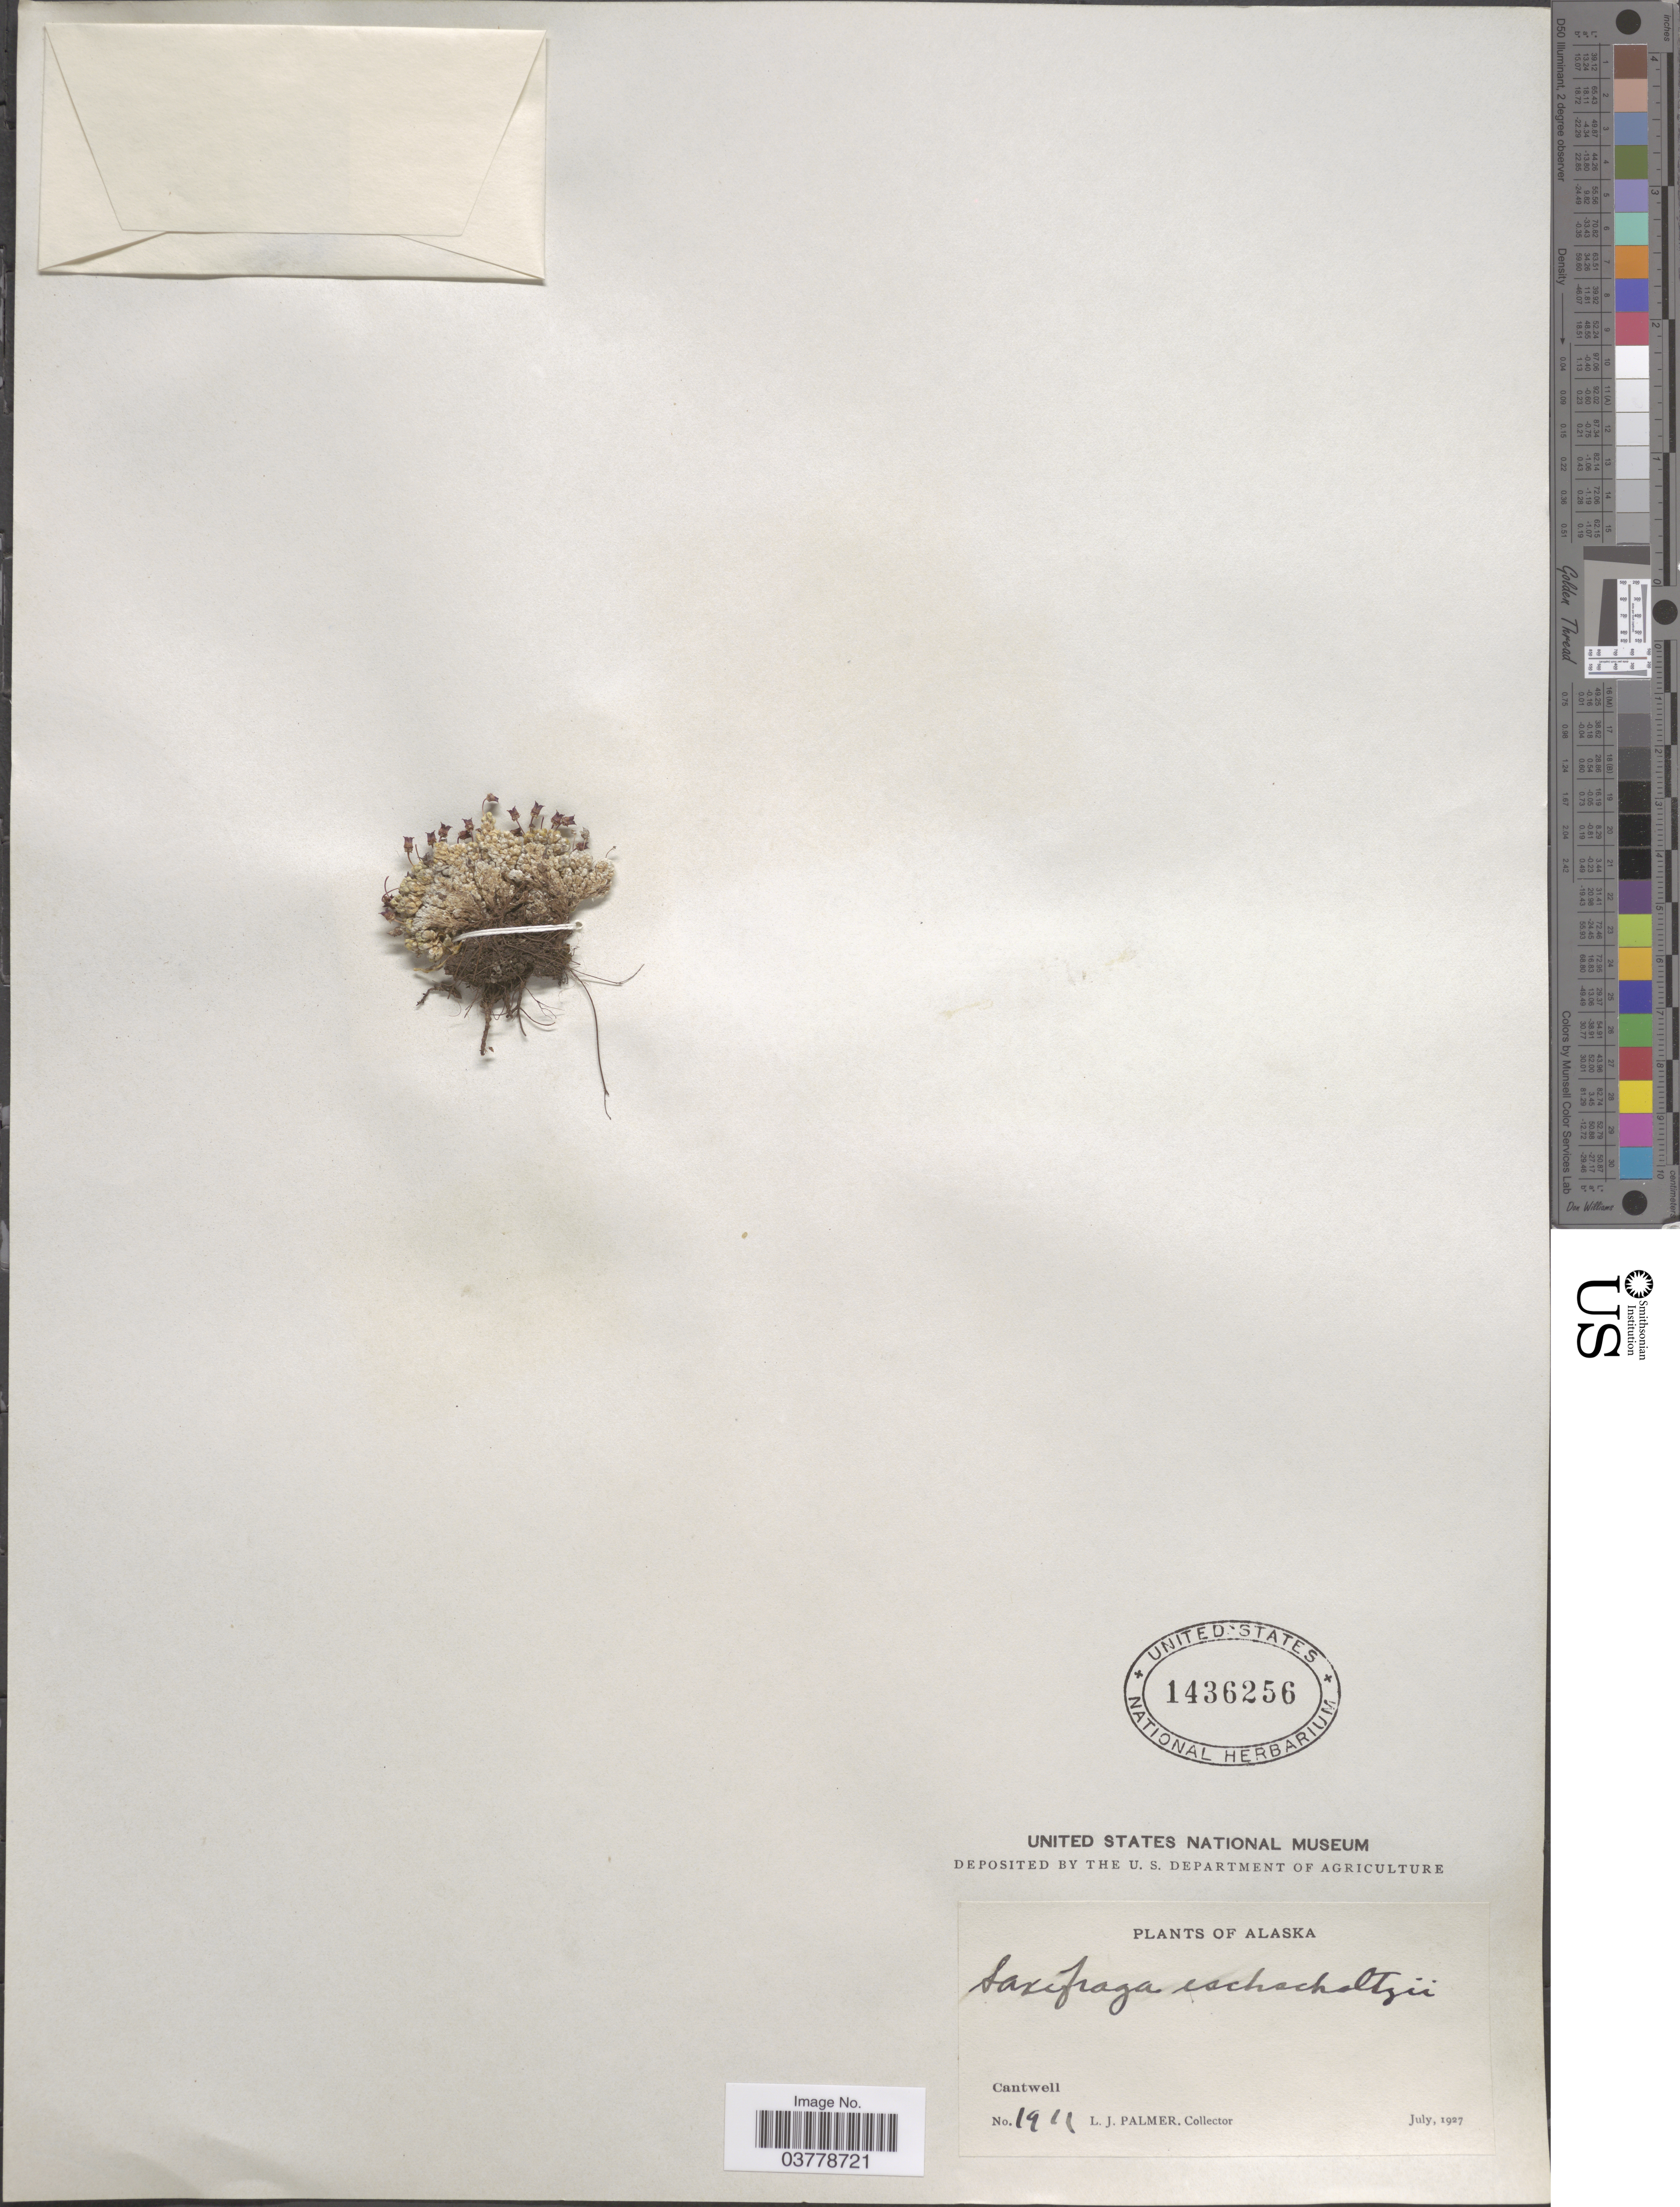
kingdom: Plantae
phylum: Tracheophyta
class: Magnoliopsida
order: Saxifragales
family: Saxifragaceae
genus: Saxifraga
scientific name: Saxifraga eschscholtzii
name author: Sternb.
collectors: L. J. Palmer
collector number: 1911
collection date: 1927-07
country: United States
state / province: Alaska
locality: Cantwell.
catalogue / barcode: US 1436256